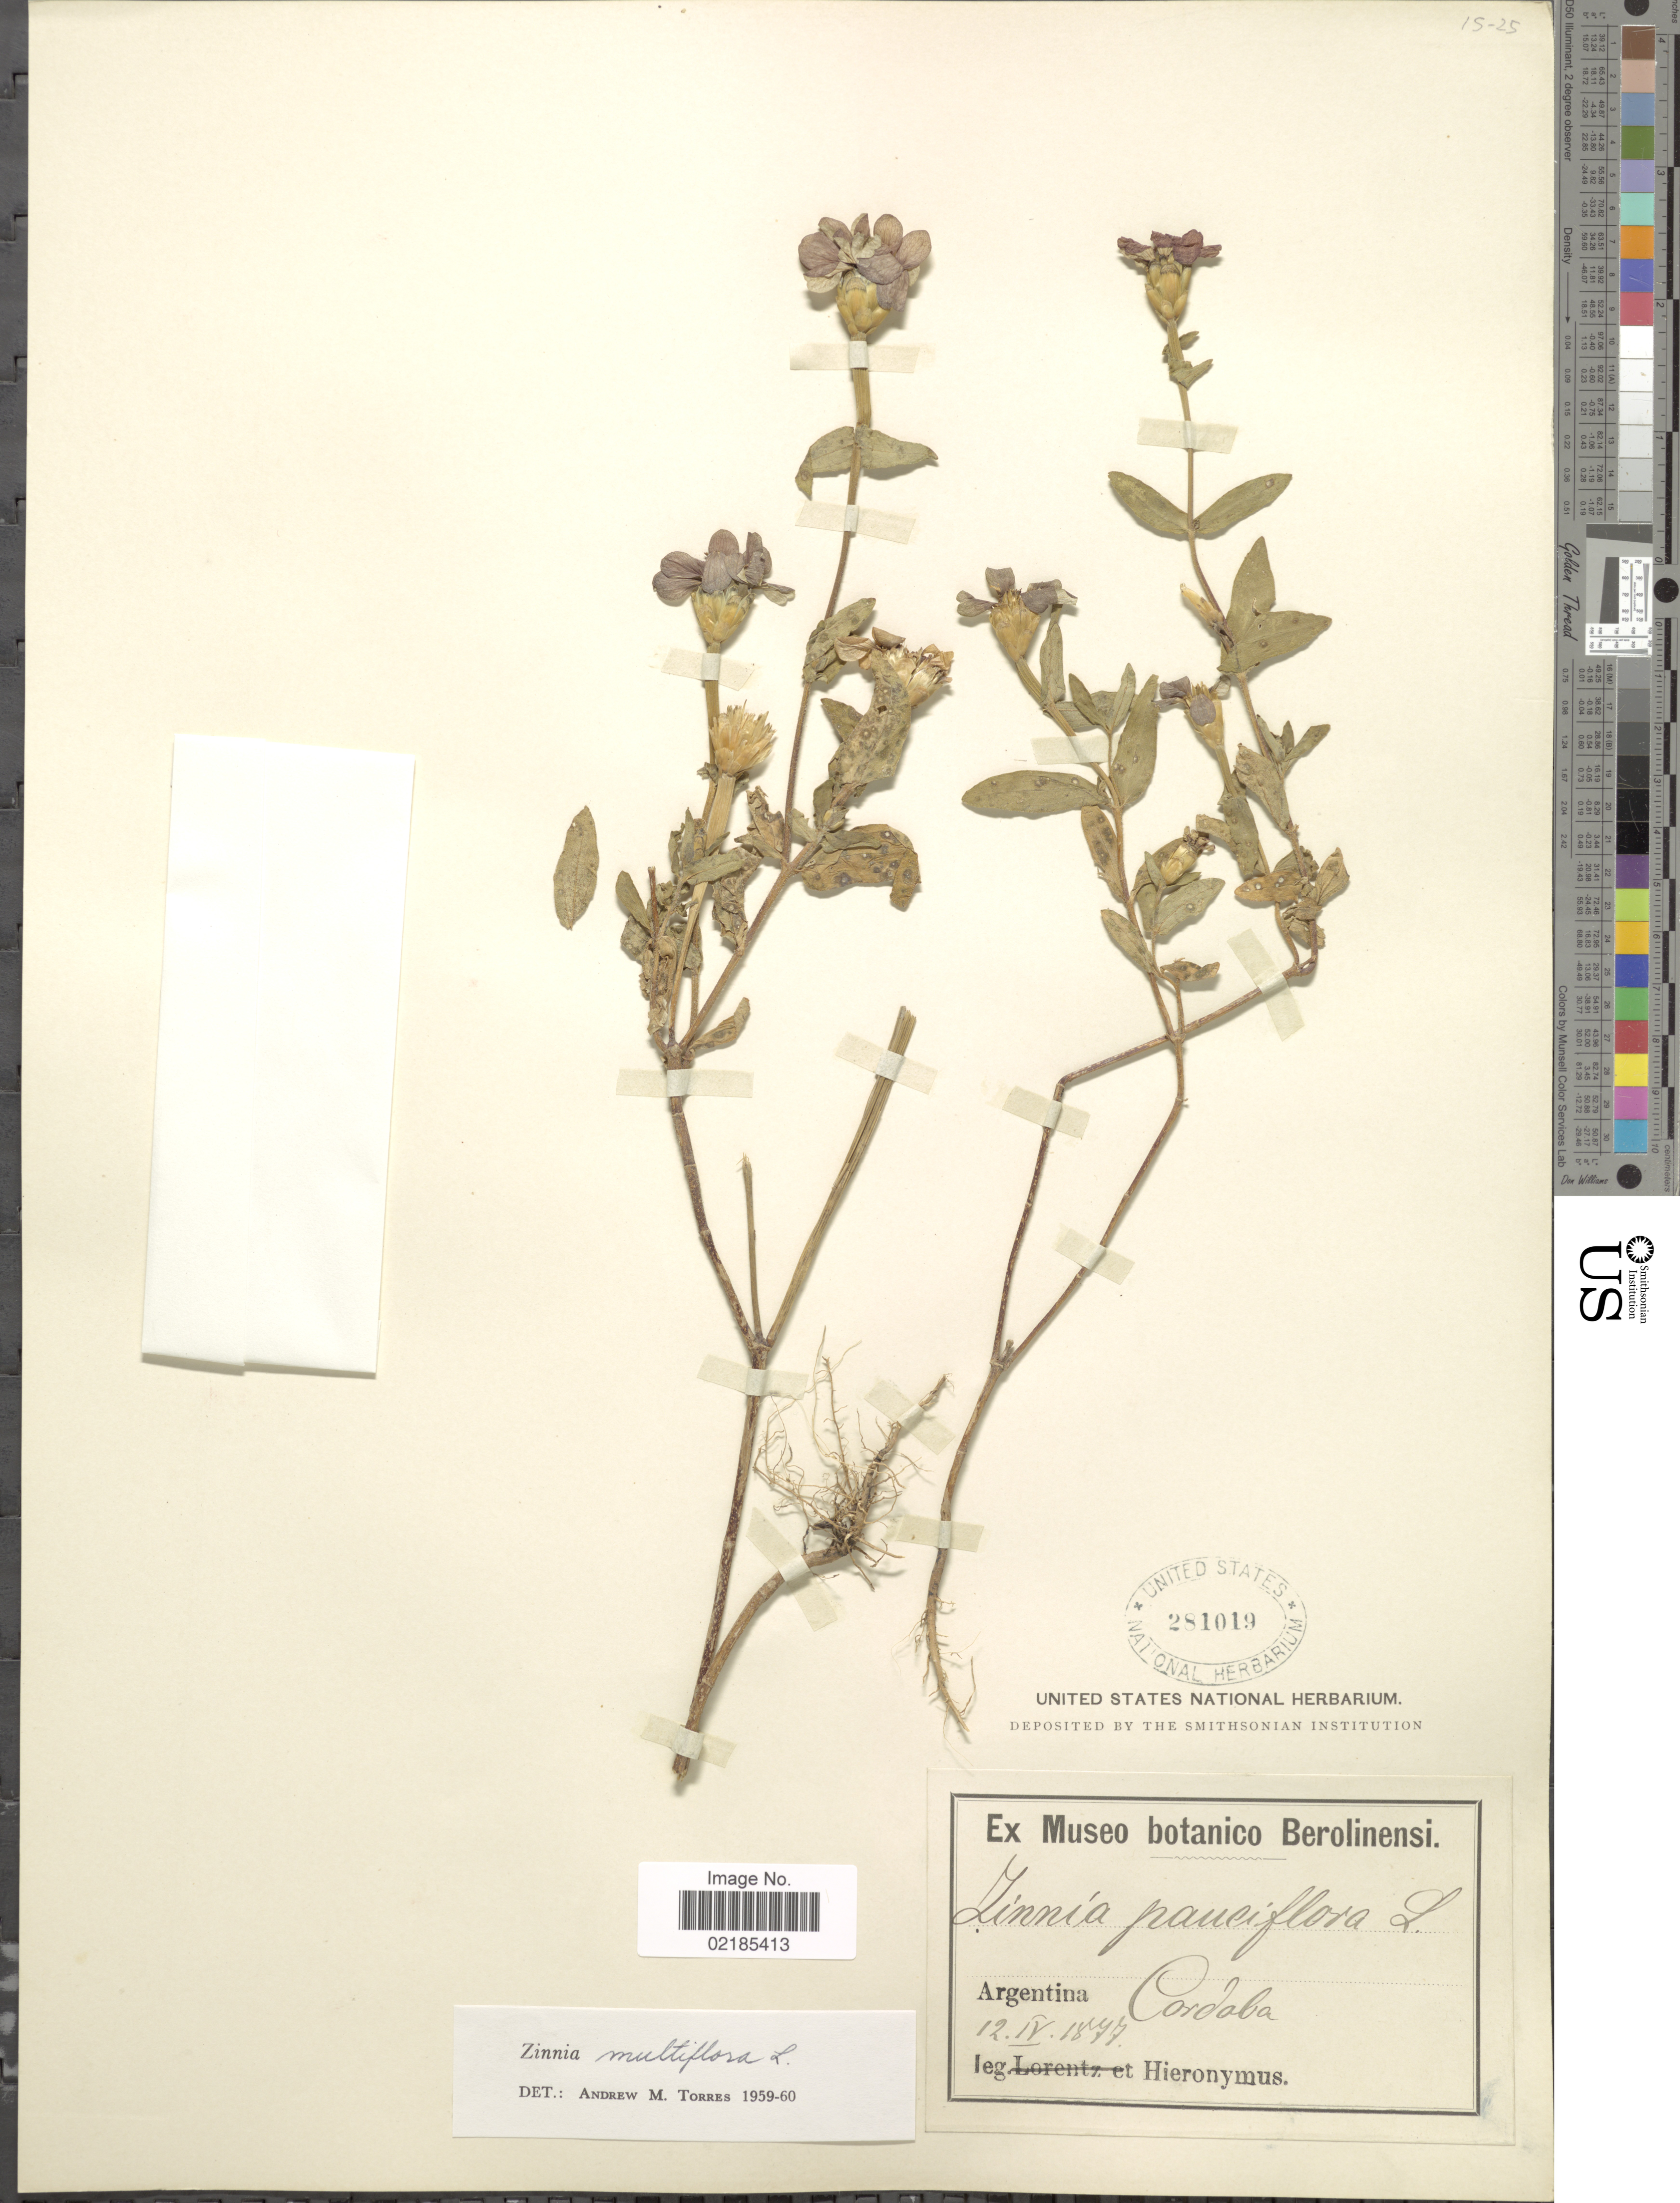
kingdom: Plantae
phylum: Tracheophyta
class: Magnoliopsida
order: Asterales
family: Asteraceae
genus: Zinnia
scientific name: Zinnia multiflora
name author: L.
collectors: -. Hieronymus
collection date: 1877-04-12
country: Argentina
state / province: Cordoba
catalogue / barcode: US 281019